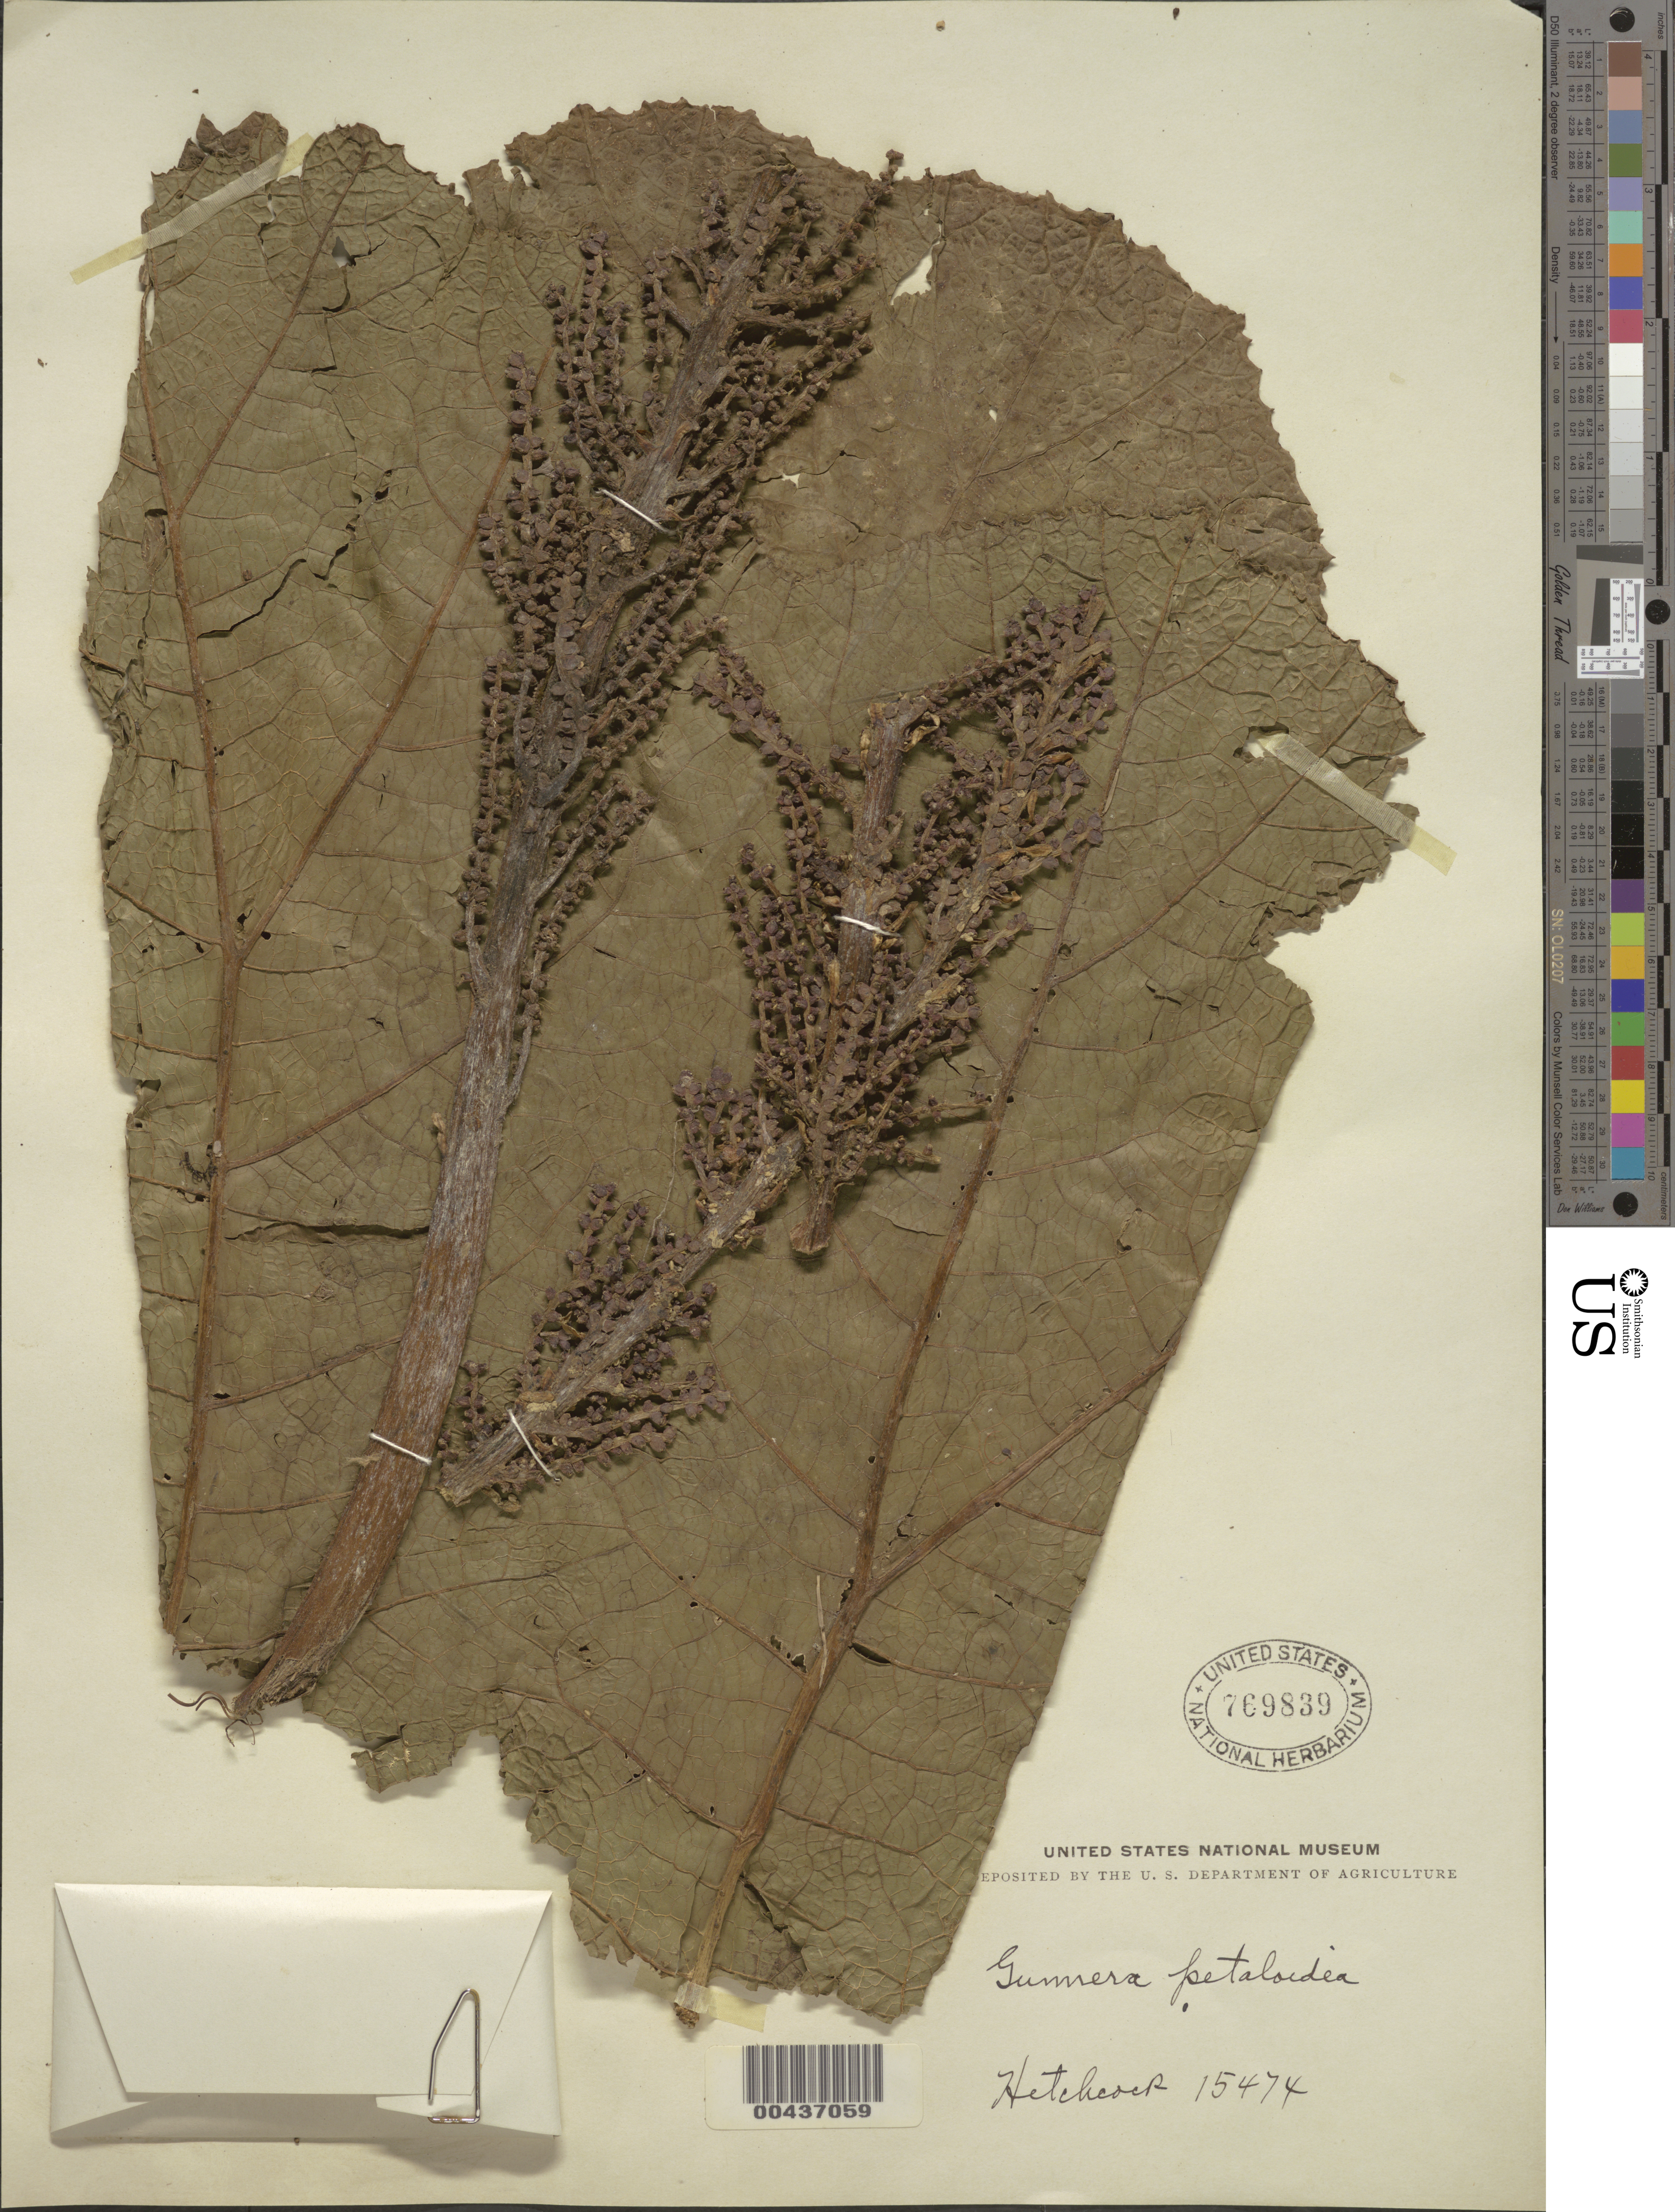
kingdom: Plantae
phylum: Tracheophyta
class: Magnoliopsida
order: Gunnerales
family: Gunneraceae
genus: Gunnera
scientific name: Gunnera petaloidea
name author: Gaudich.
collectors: A. S. Hitchcock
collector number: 15474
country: United States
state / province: Hawaii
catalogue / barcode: US 769839